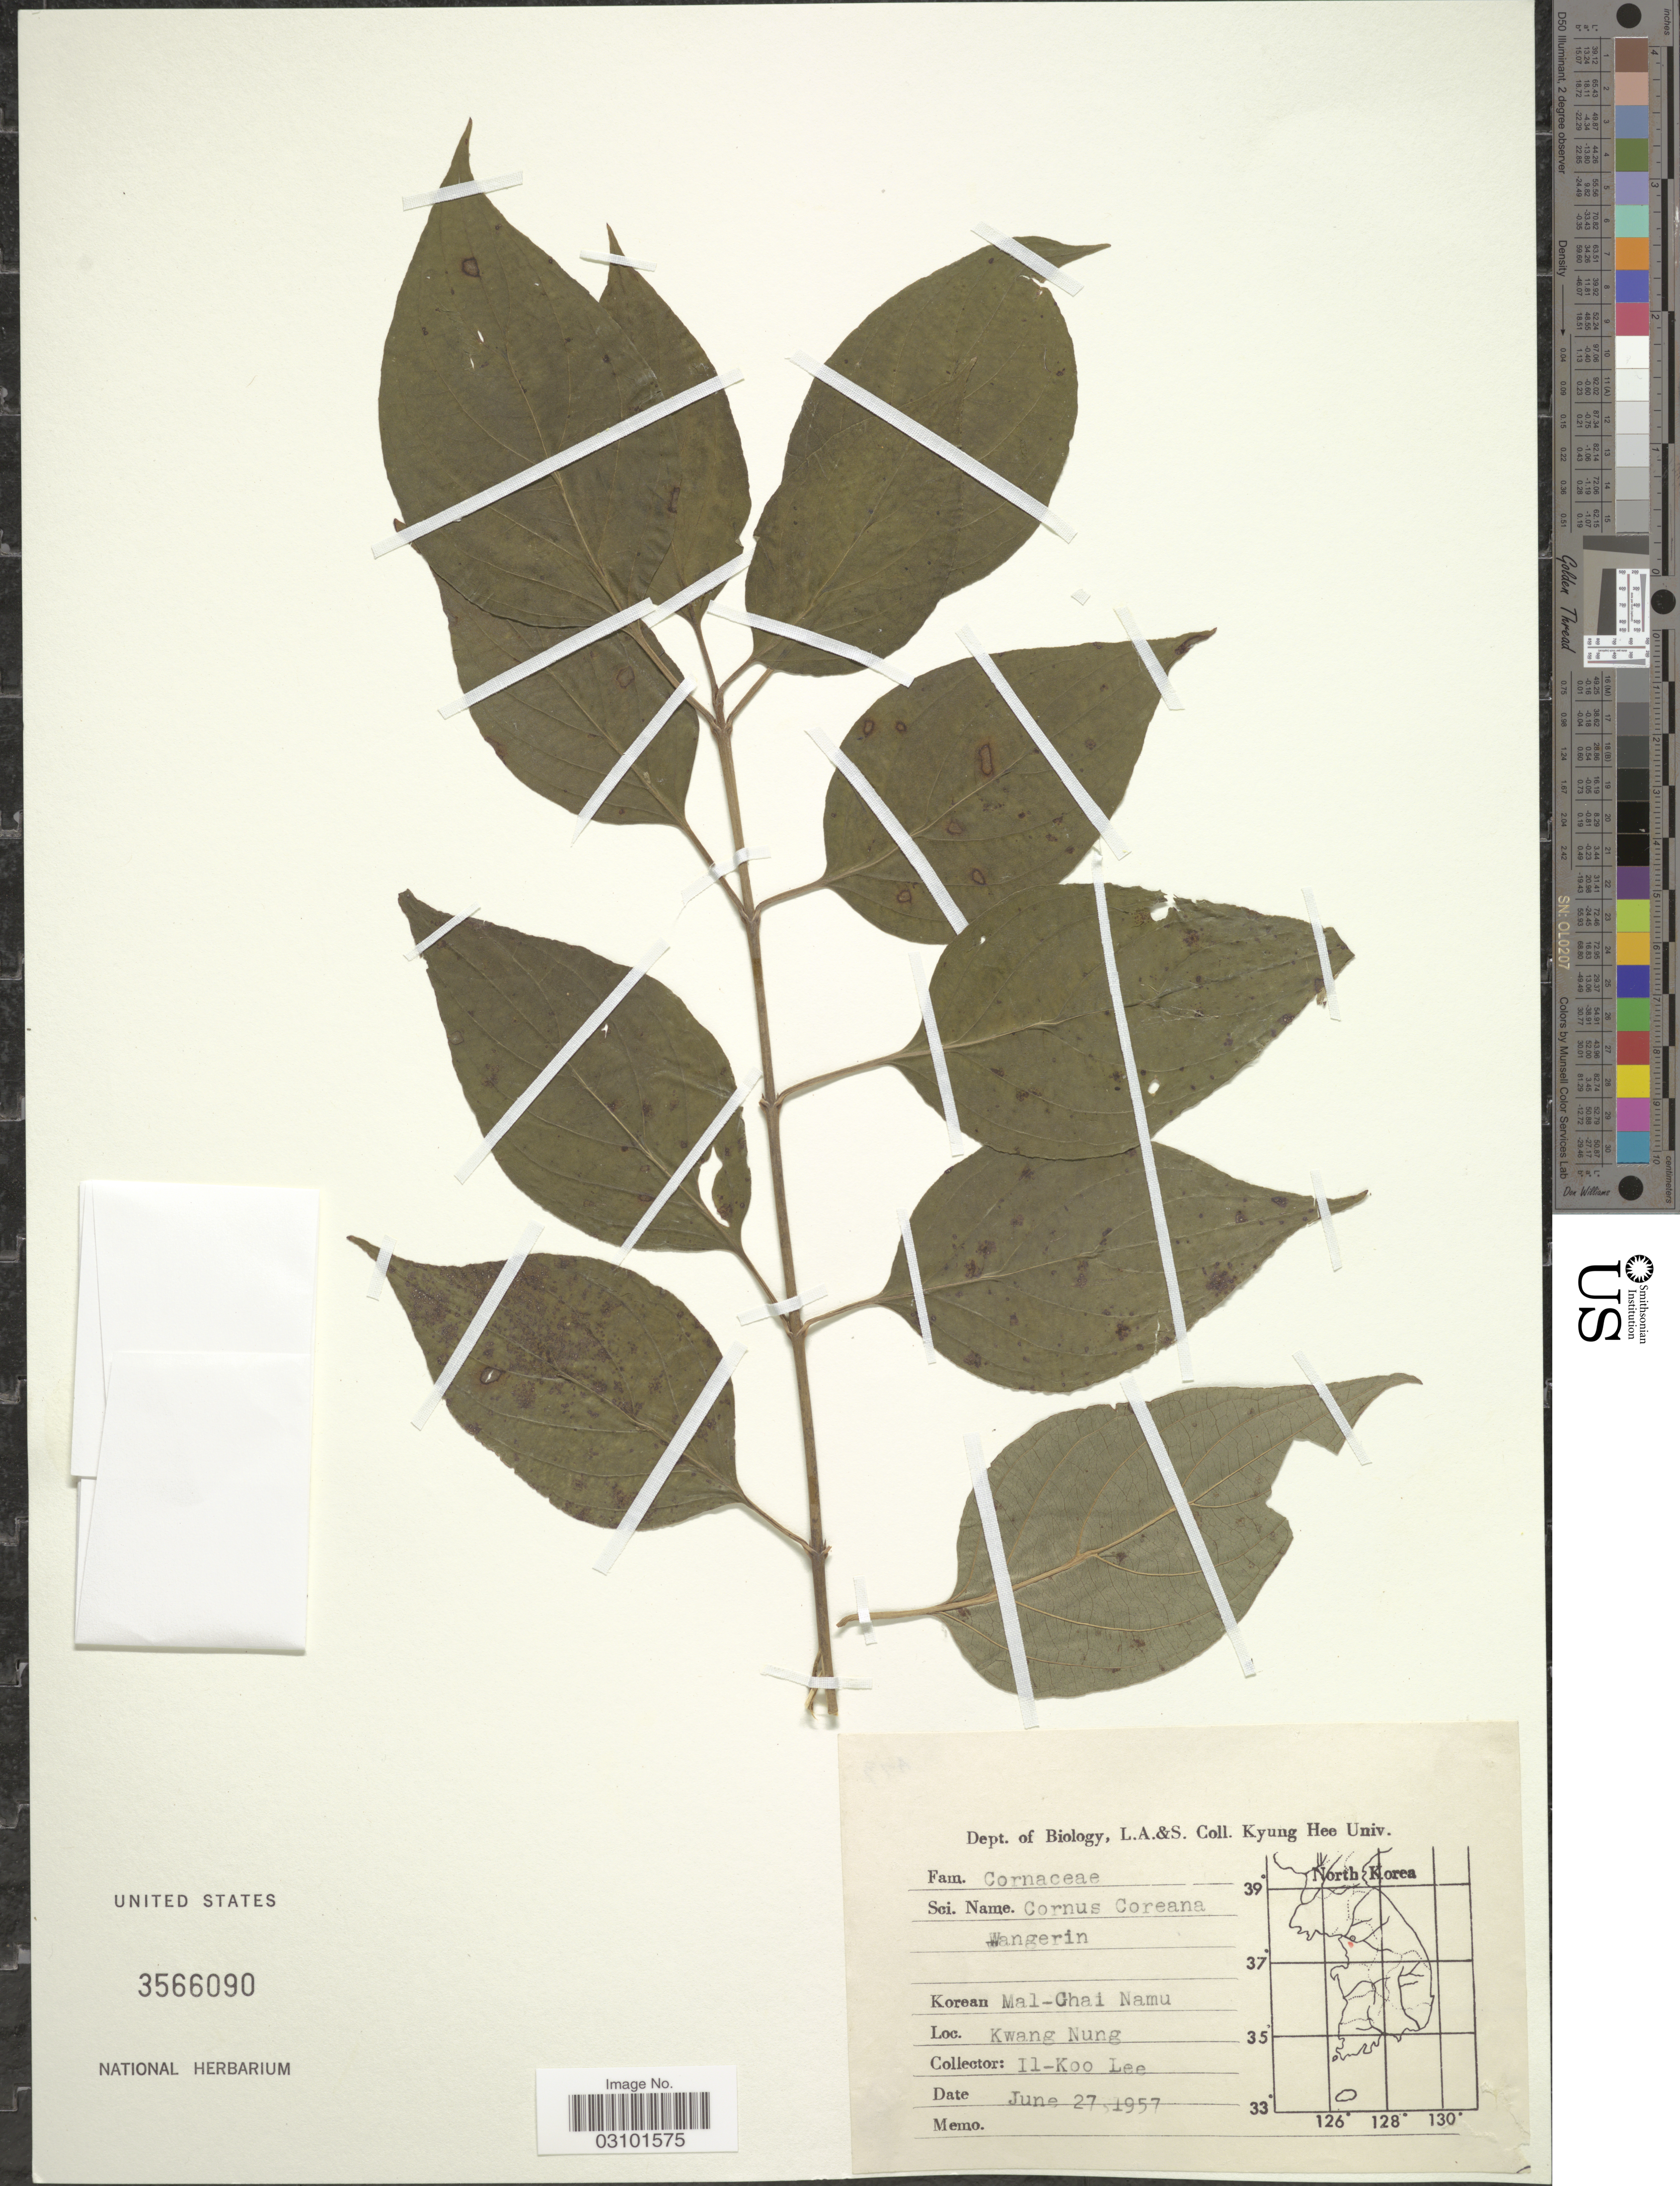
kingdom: Plantae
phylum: Tracheophyta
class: Magnoliopsida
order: Cornales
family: Cornaceae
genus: Cornus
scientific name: Cornus coreana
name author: Wangerin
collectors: Il-Ko Lee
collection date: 1957-06-27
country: South Korea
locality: Kwang Nung.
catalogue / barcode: US 3566090